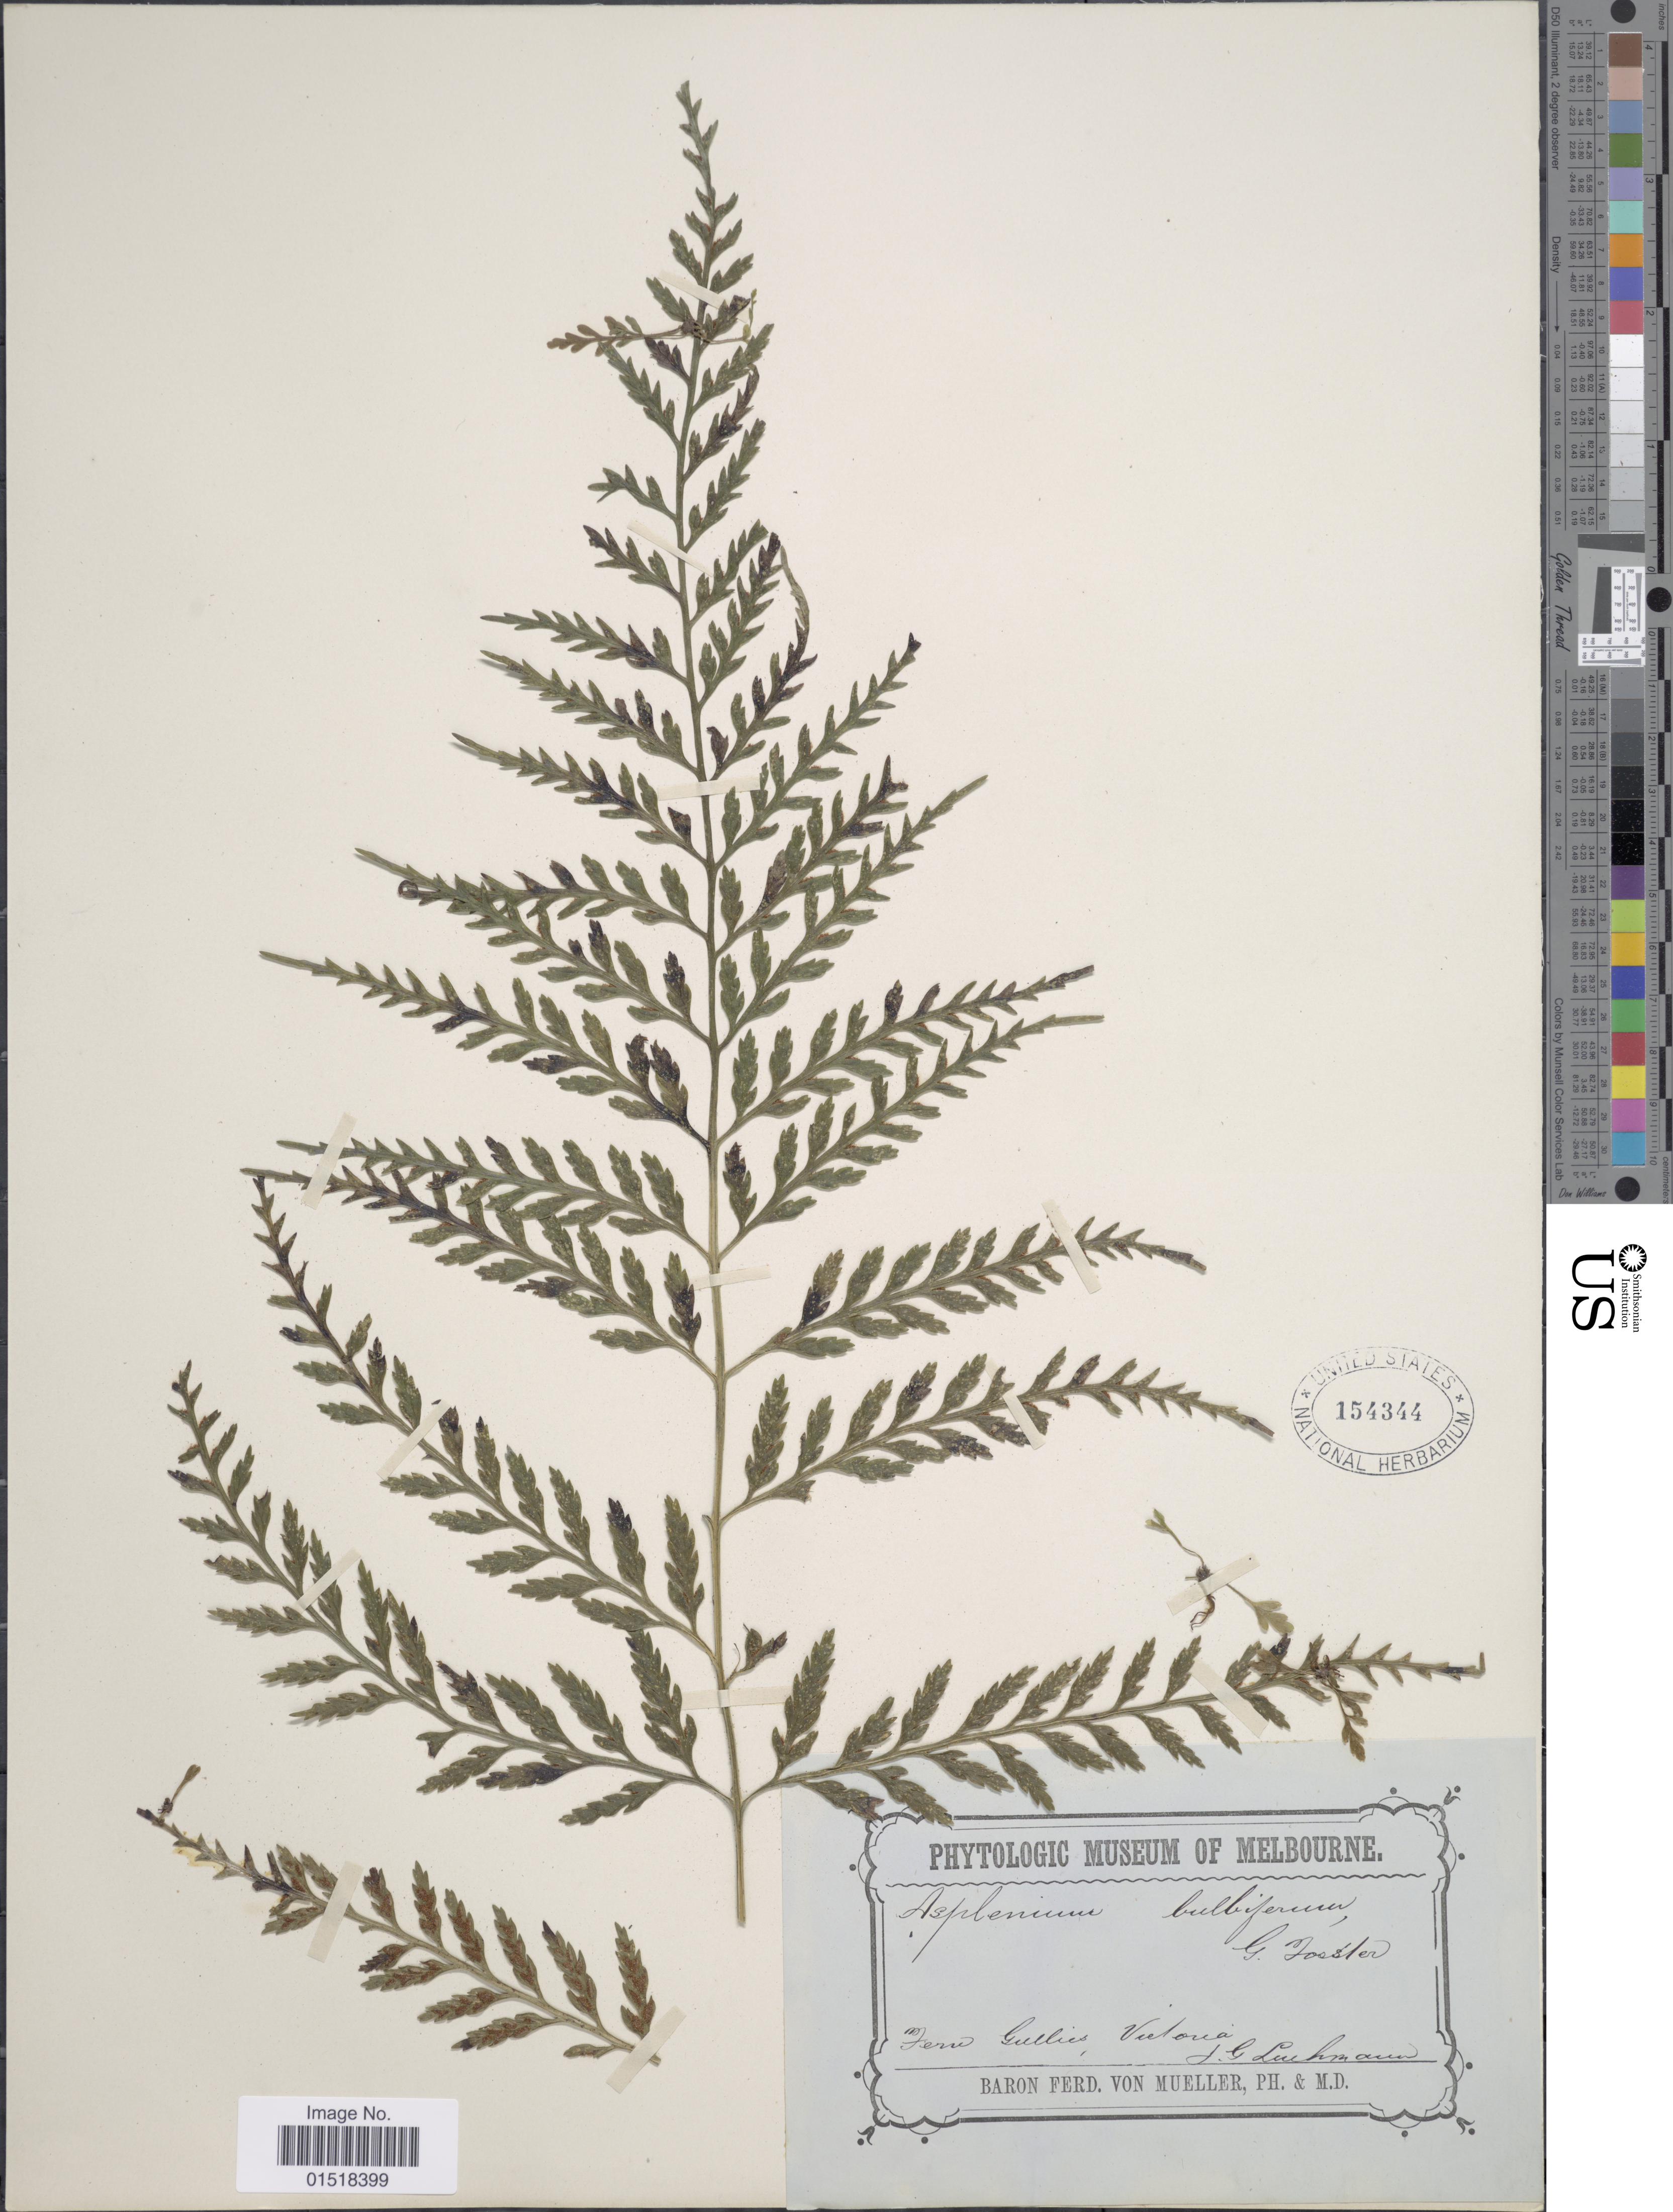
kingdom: Plantae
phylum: Tracheophyta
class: Polypodiopsida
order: Polypodiales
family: Aspleniaceae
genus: Asplenium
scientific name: Asplenium bulbiferum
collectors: J. G. C. Lehmann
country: Australia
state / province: Victoria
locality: Fern Gullies, Victoria.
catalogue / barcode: US 154344